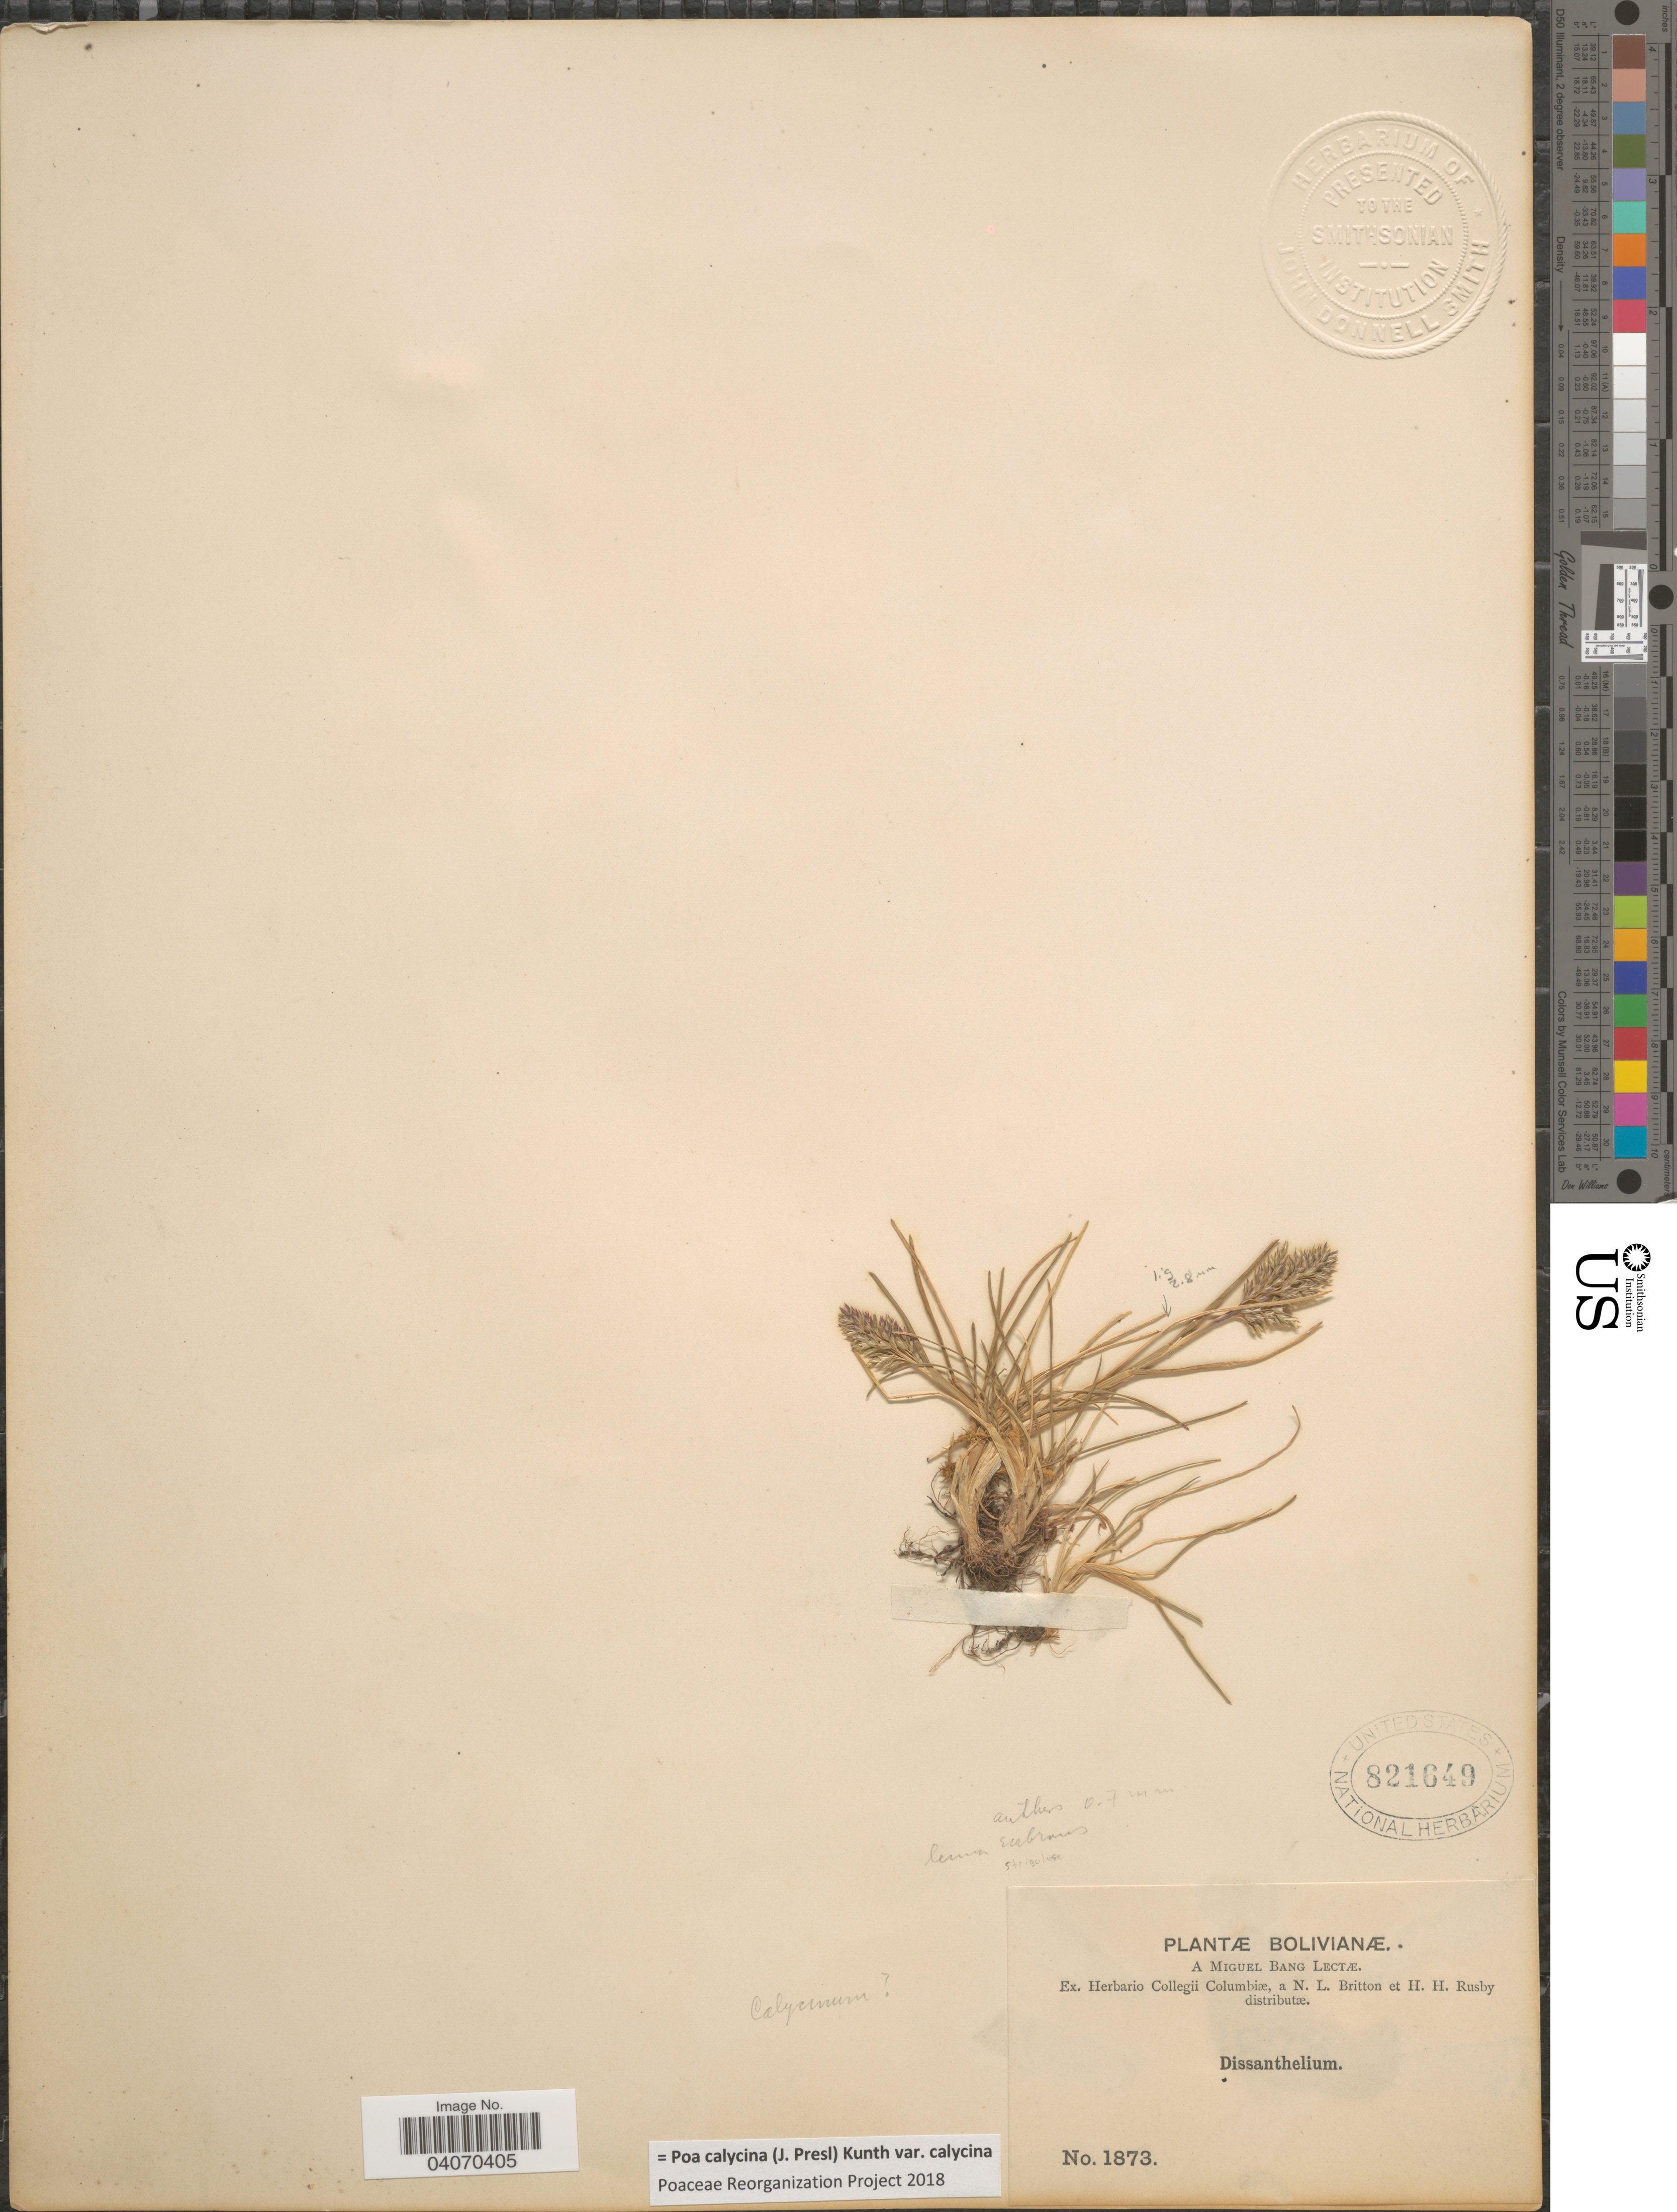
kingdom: Plantae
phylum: Tracheophyta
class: Liliopsida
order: Poales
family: Poaceae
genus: Poa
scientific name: Poa calycina var. calycina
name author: (J. Presl) Kunth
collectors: M. Bang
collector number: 1873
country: Bolivia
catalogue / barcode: US 821649